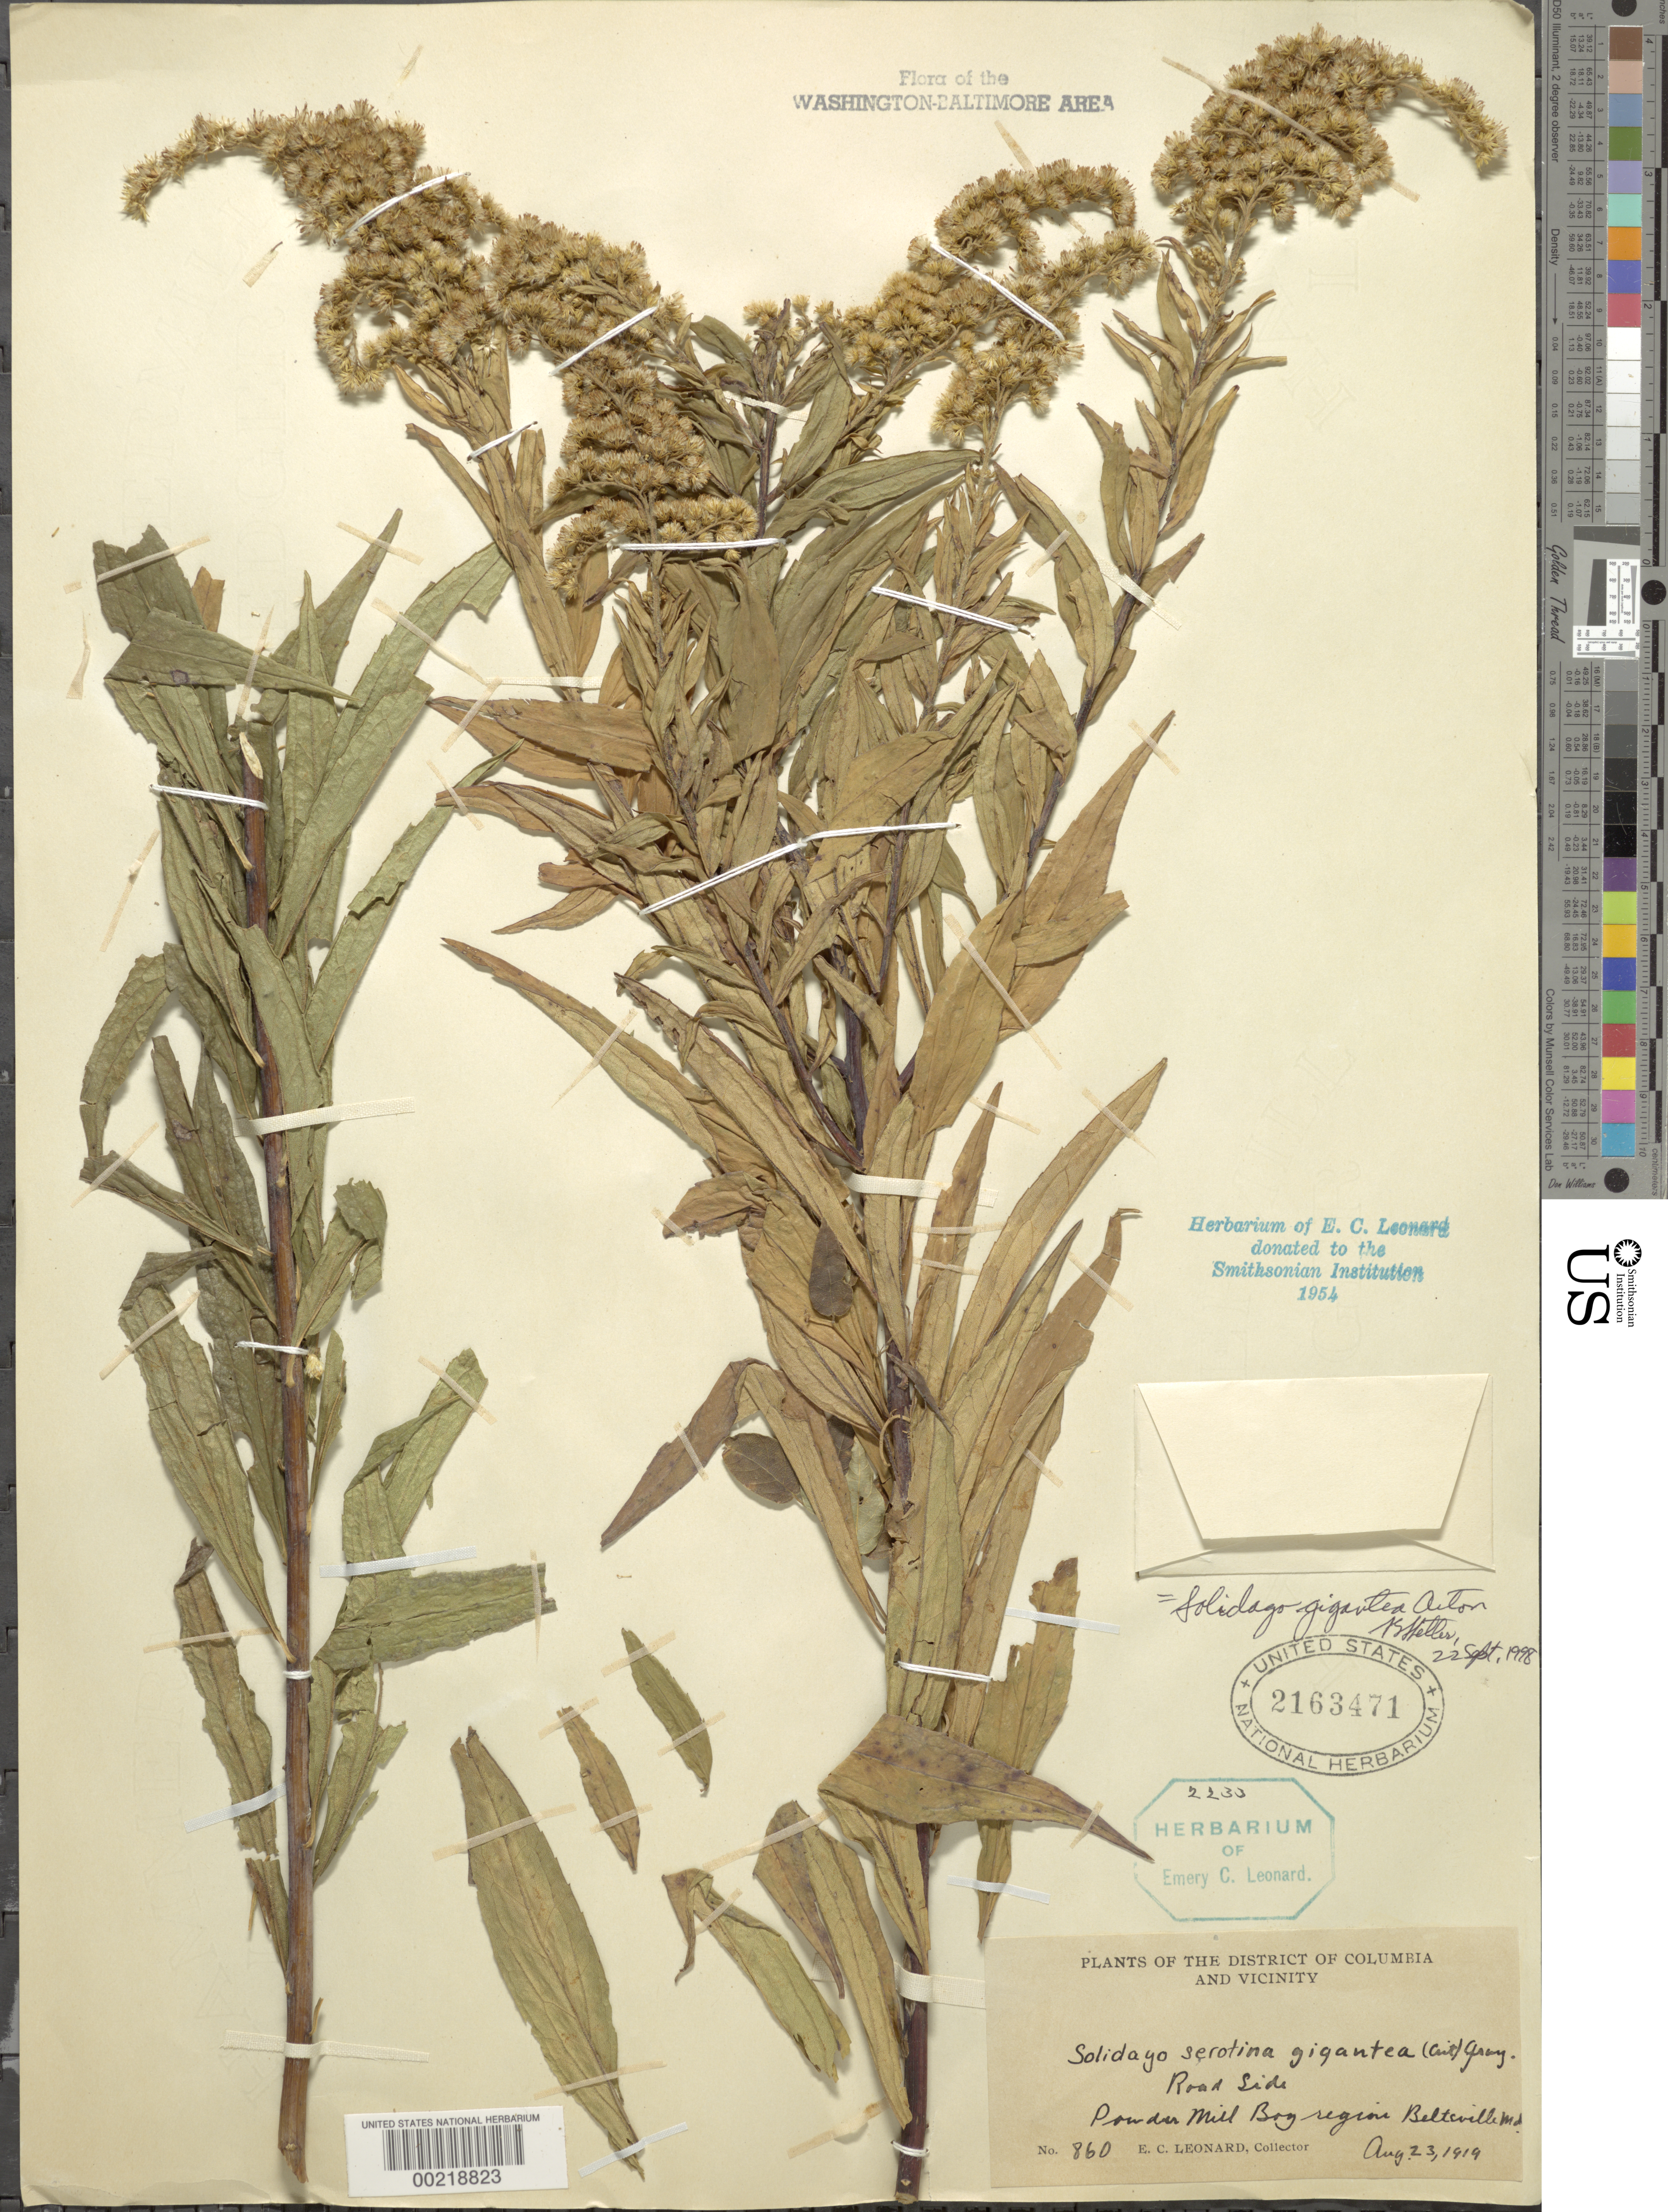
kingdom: Plantae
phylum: Tracheophyta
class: Magnoliopsida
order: Asterales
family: Asteraceae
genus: Solidago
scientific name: Solidago gigantea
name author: Aiton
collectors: E. C. Leonard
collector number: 860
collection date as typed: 23 Aug 1919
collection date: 1919-08-23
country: United States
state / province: Maryland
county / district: Prince George's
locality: Powder Mill Bog Region, Beltsville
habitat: Roadside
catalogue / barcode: US 2163471